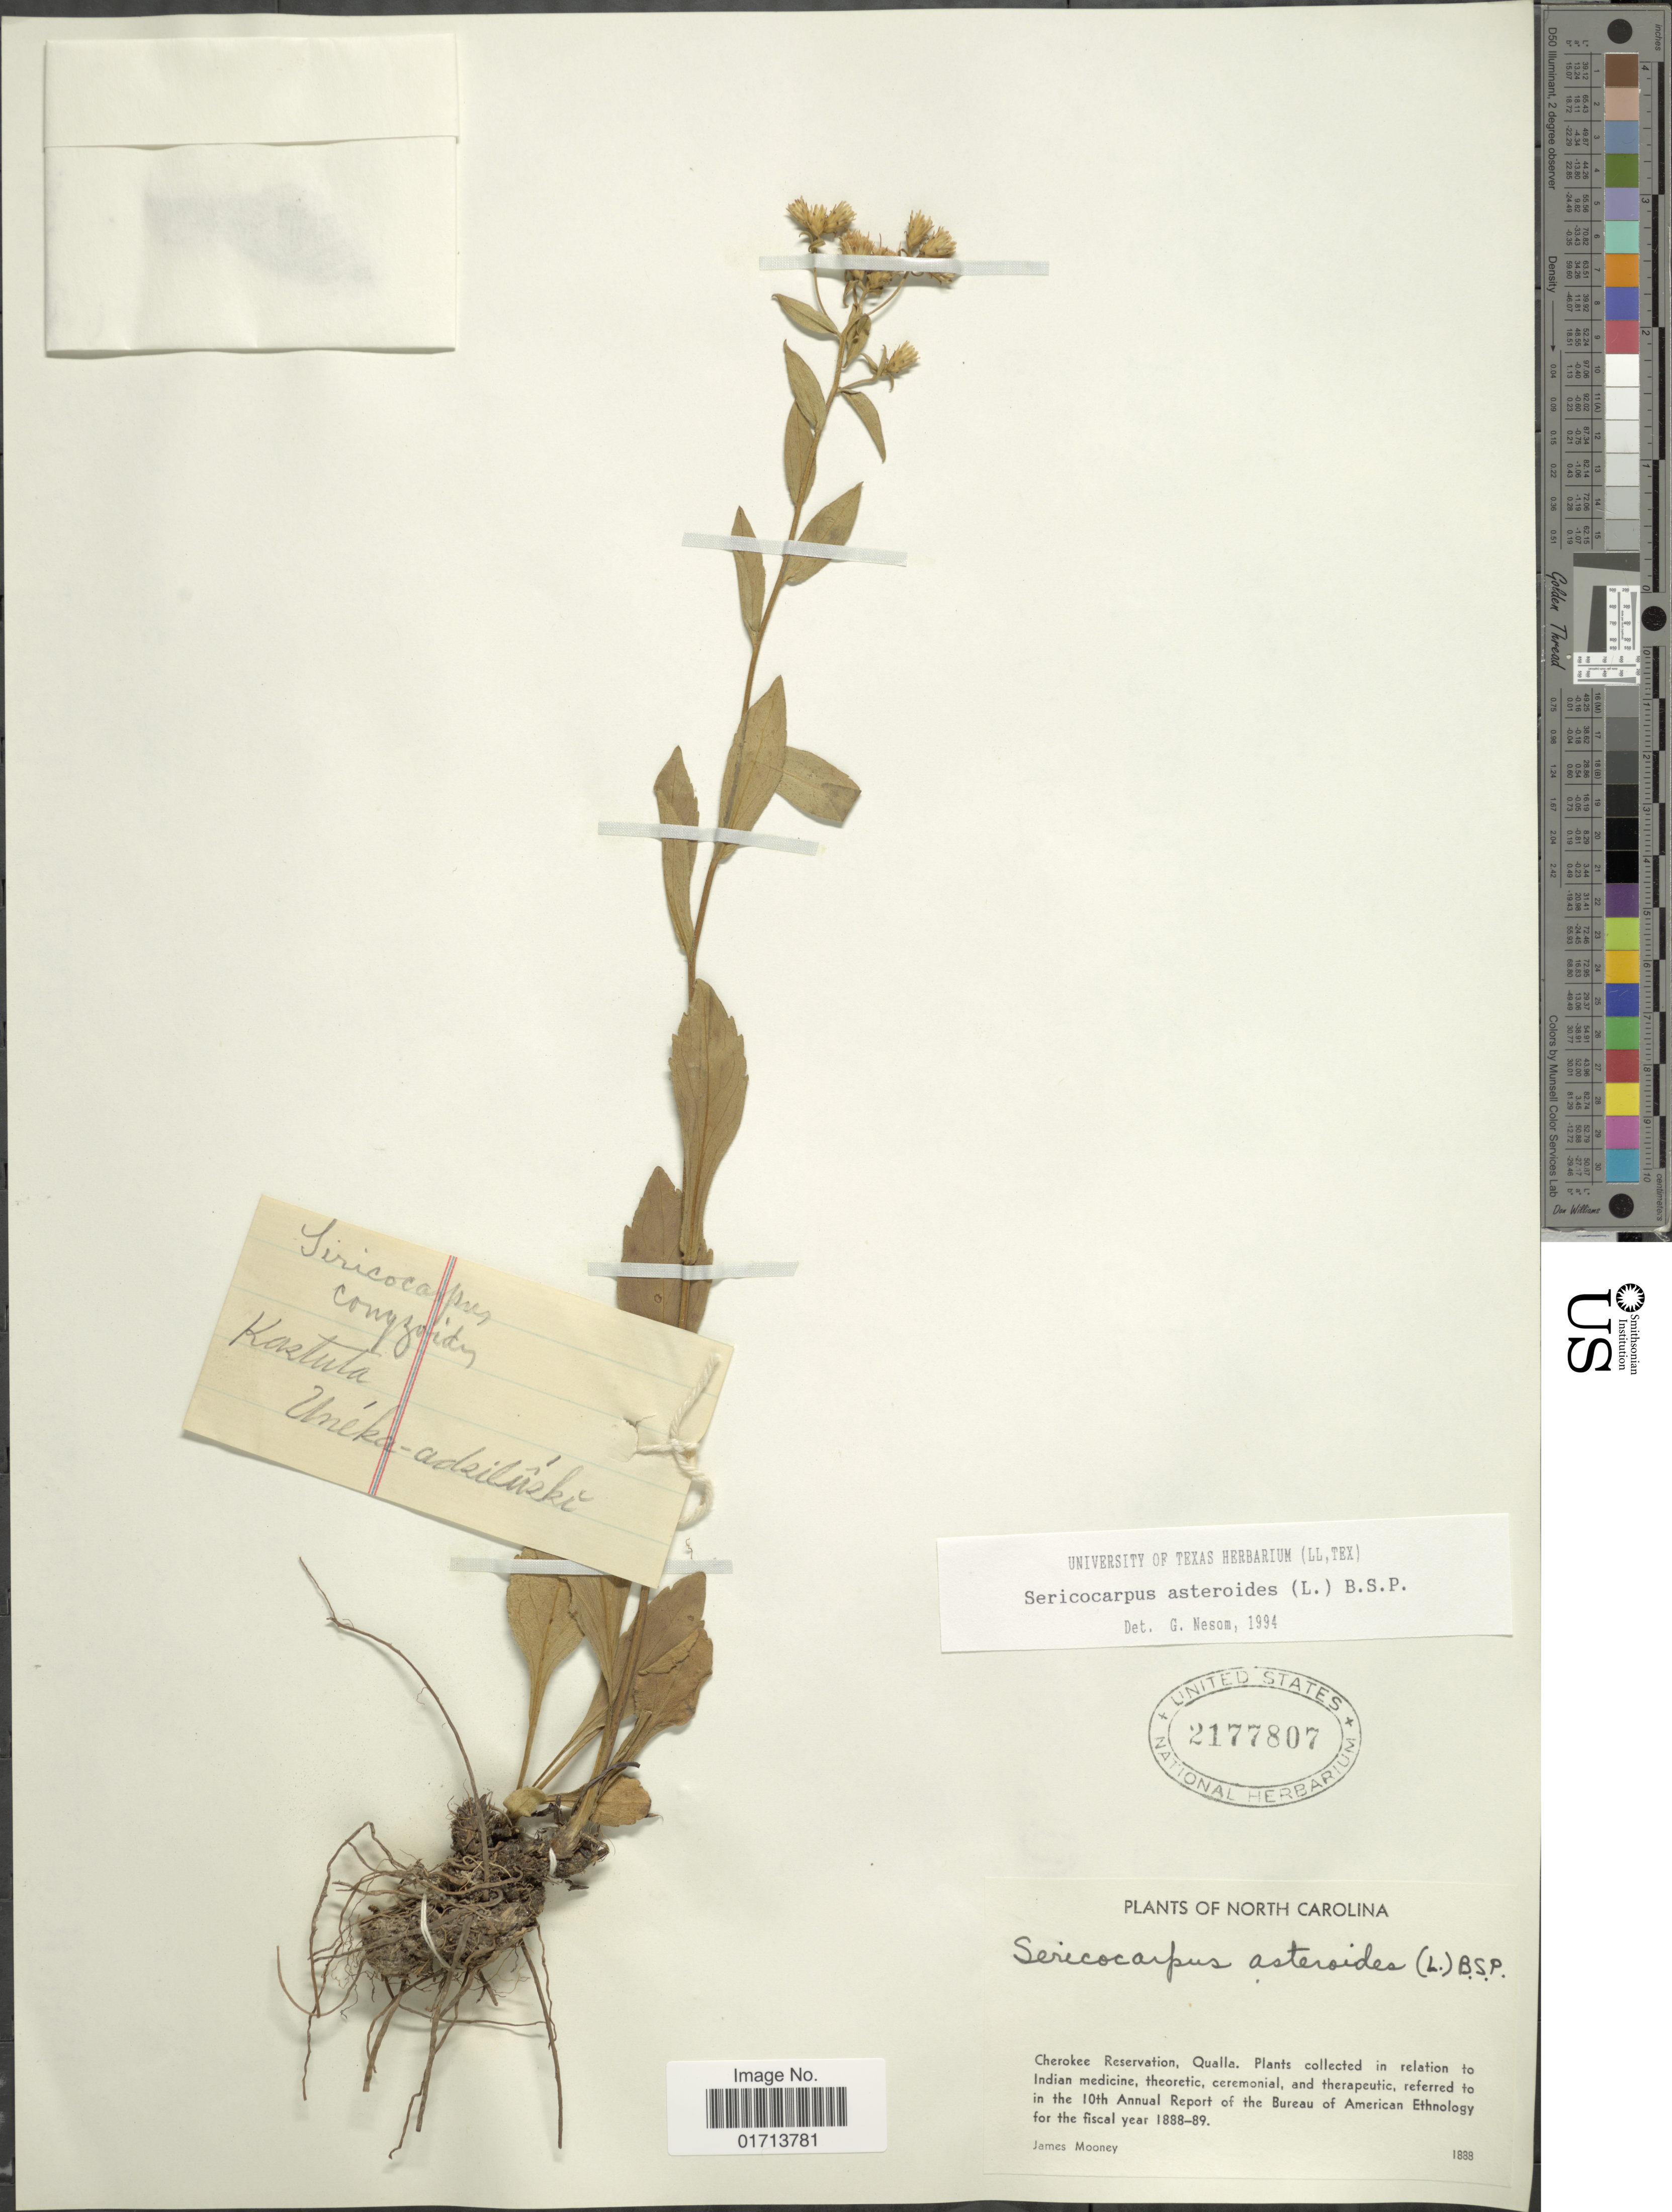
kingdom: Plantae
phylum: Tracheophyta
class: Magnoliopsida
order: Asterales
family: Asteraceae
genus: Sericocarpus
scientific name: Sericocarpus asteroides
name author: (L.) Britton, Stearns & Poggenb.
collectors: J. Mooney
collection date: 1888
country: United States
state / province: North Carolina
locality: Cherokee Reservation, Qualla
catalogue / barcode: US 2177807